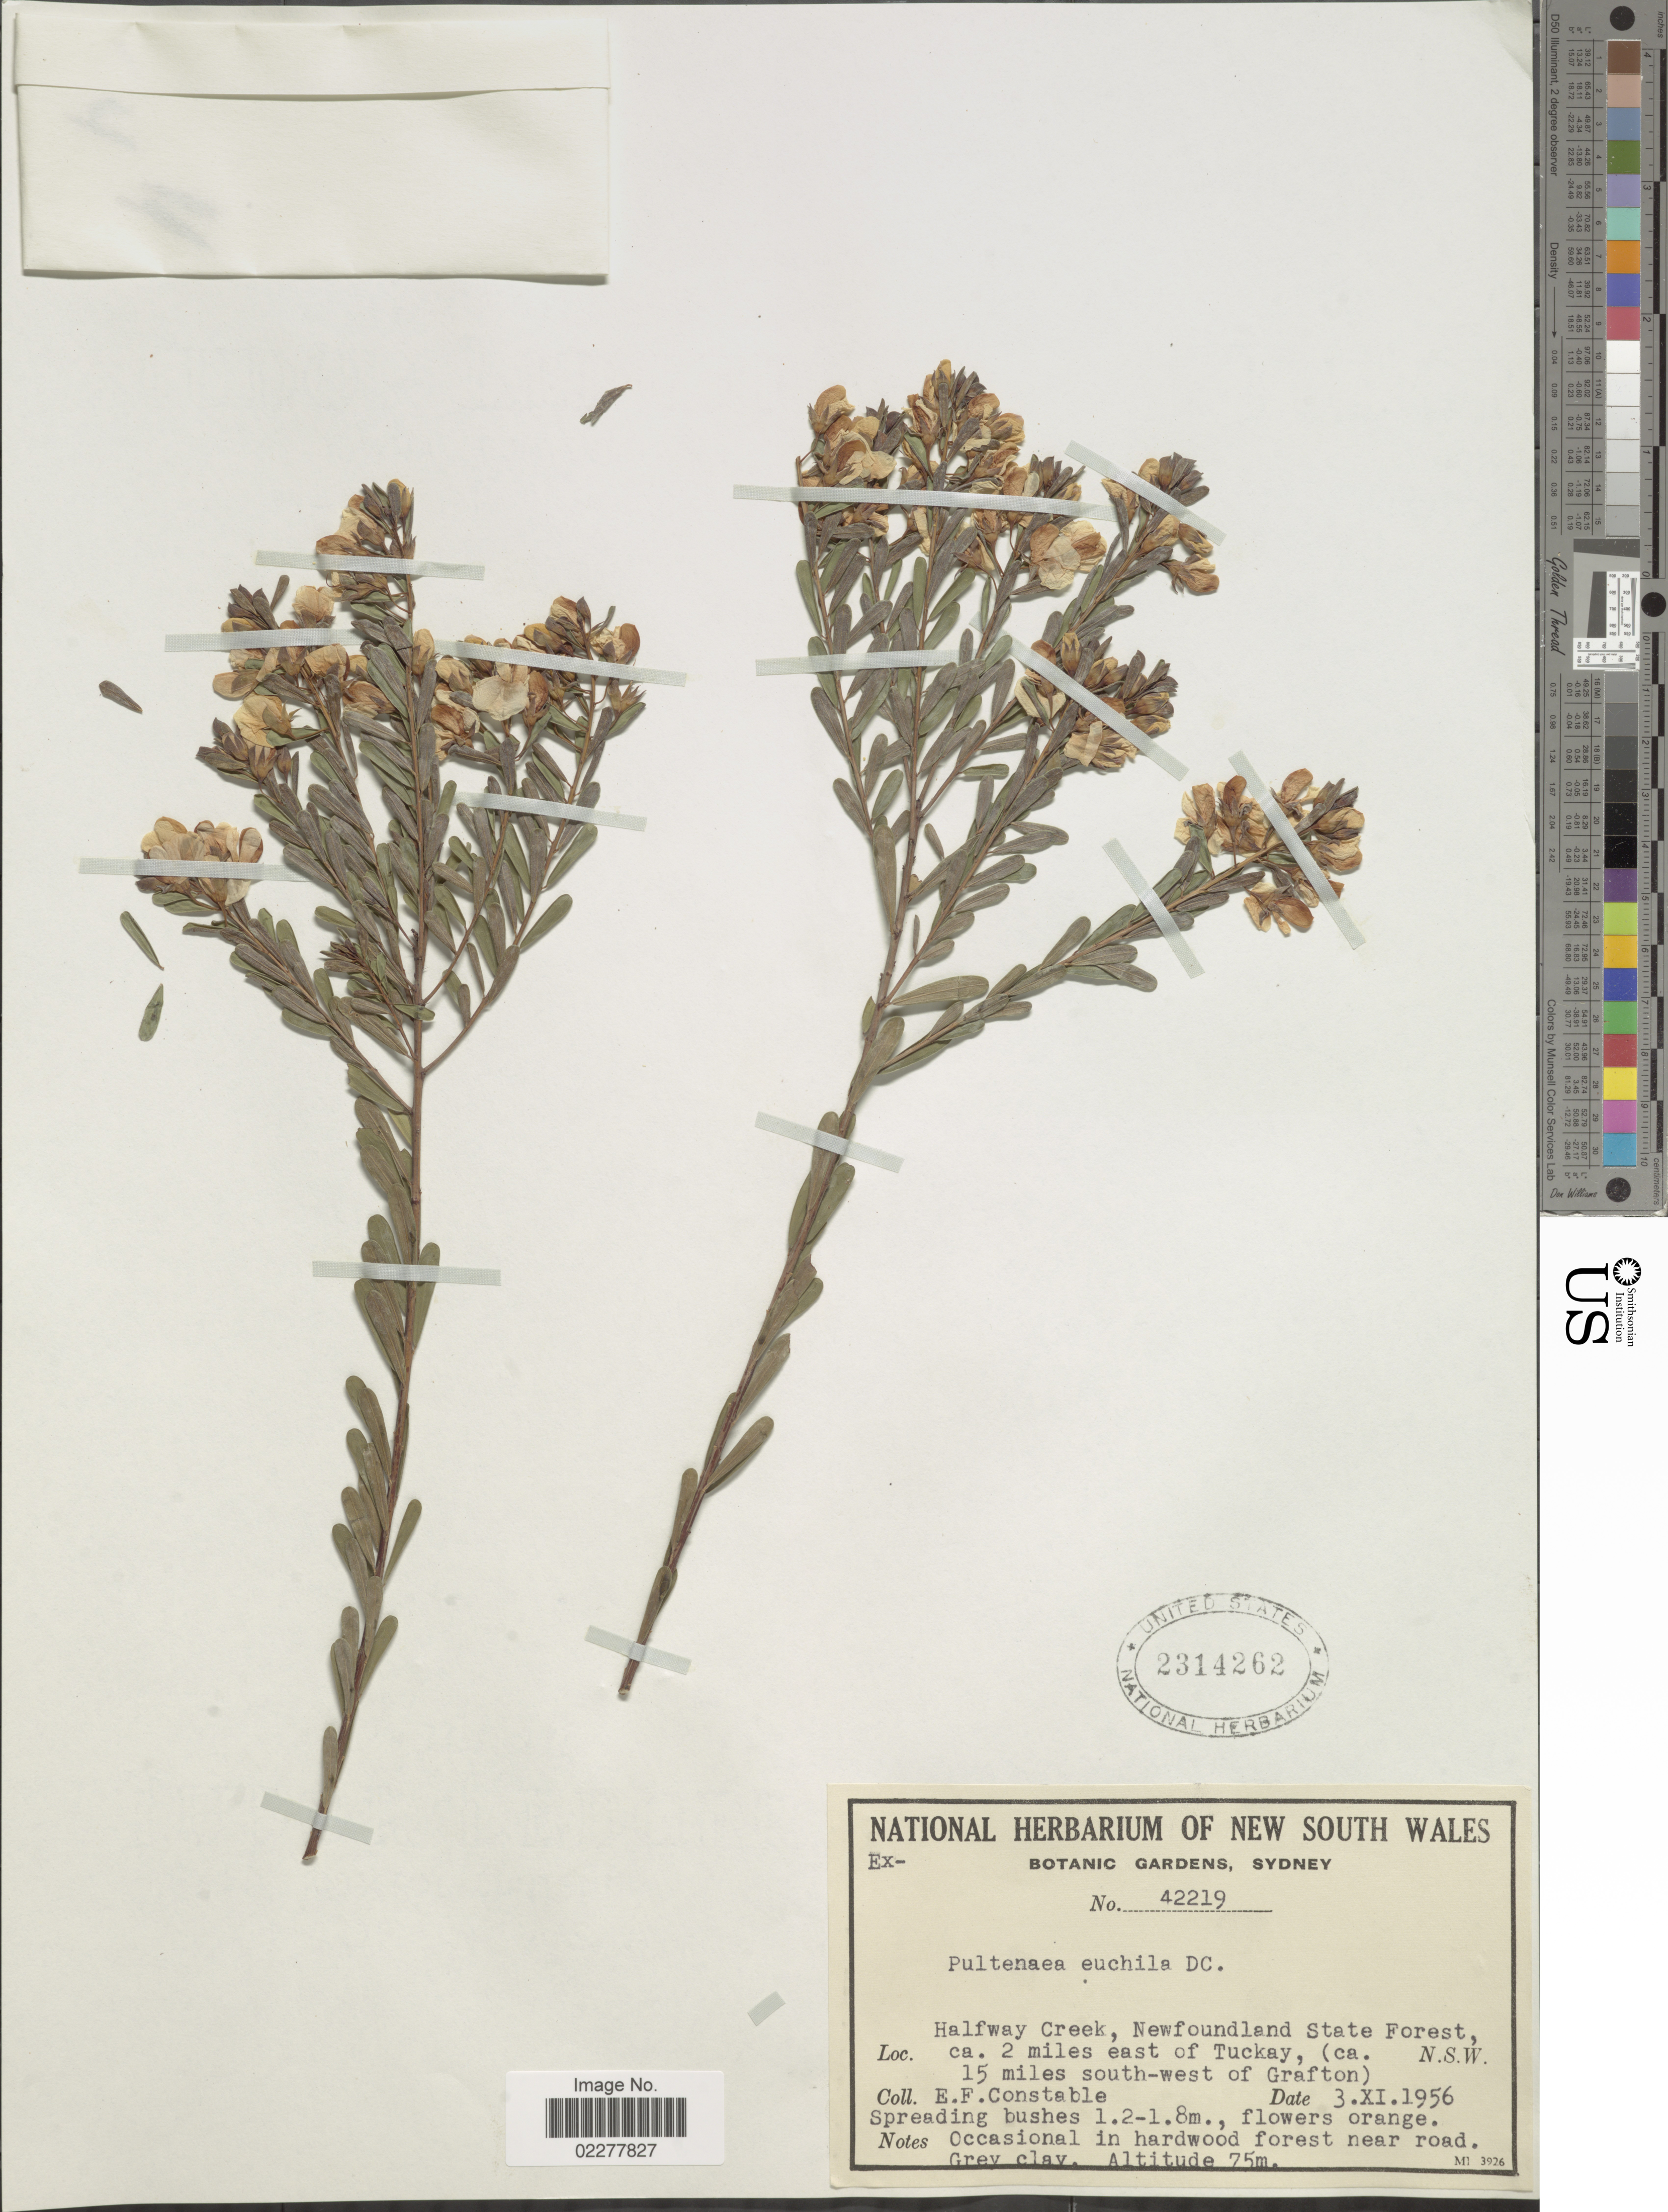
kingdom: Plantae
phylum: Tracheophyta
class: Magnoliopsida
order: Fabales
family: Fabaceae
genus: Pultenaea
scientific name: Pultenaea euchila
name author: DC.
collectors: E. F. Constable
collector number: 42219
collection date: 1956-11-03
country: Australia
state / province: New South Wales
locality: Halfway Creek, Newfoundland State Forest, ca. 2 miles east of Tuckay, (ca. 15 miles south-west of Grafton). N.S.W.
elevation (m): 75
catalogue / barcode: US 2314262